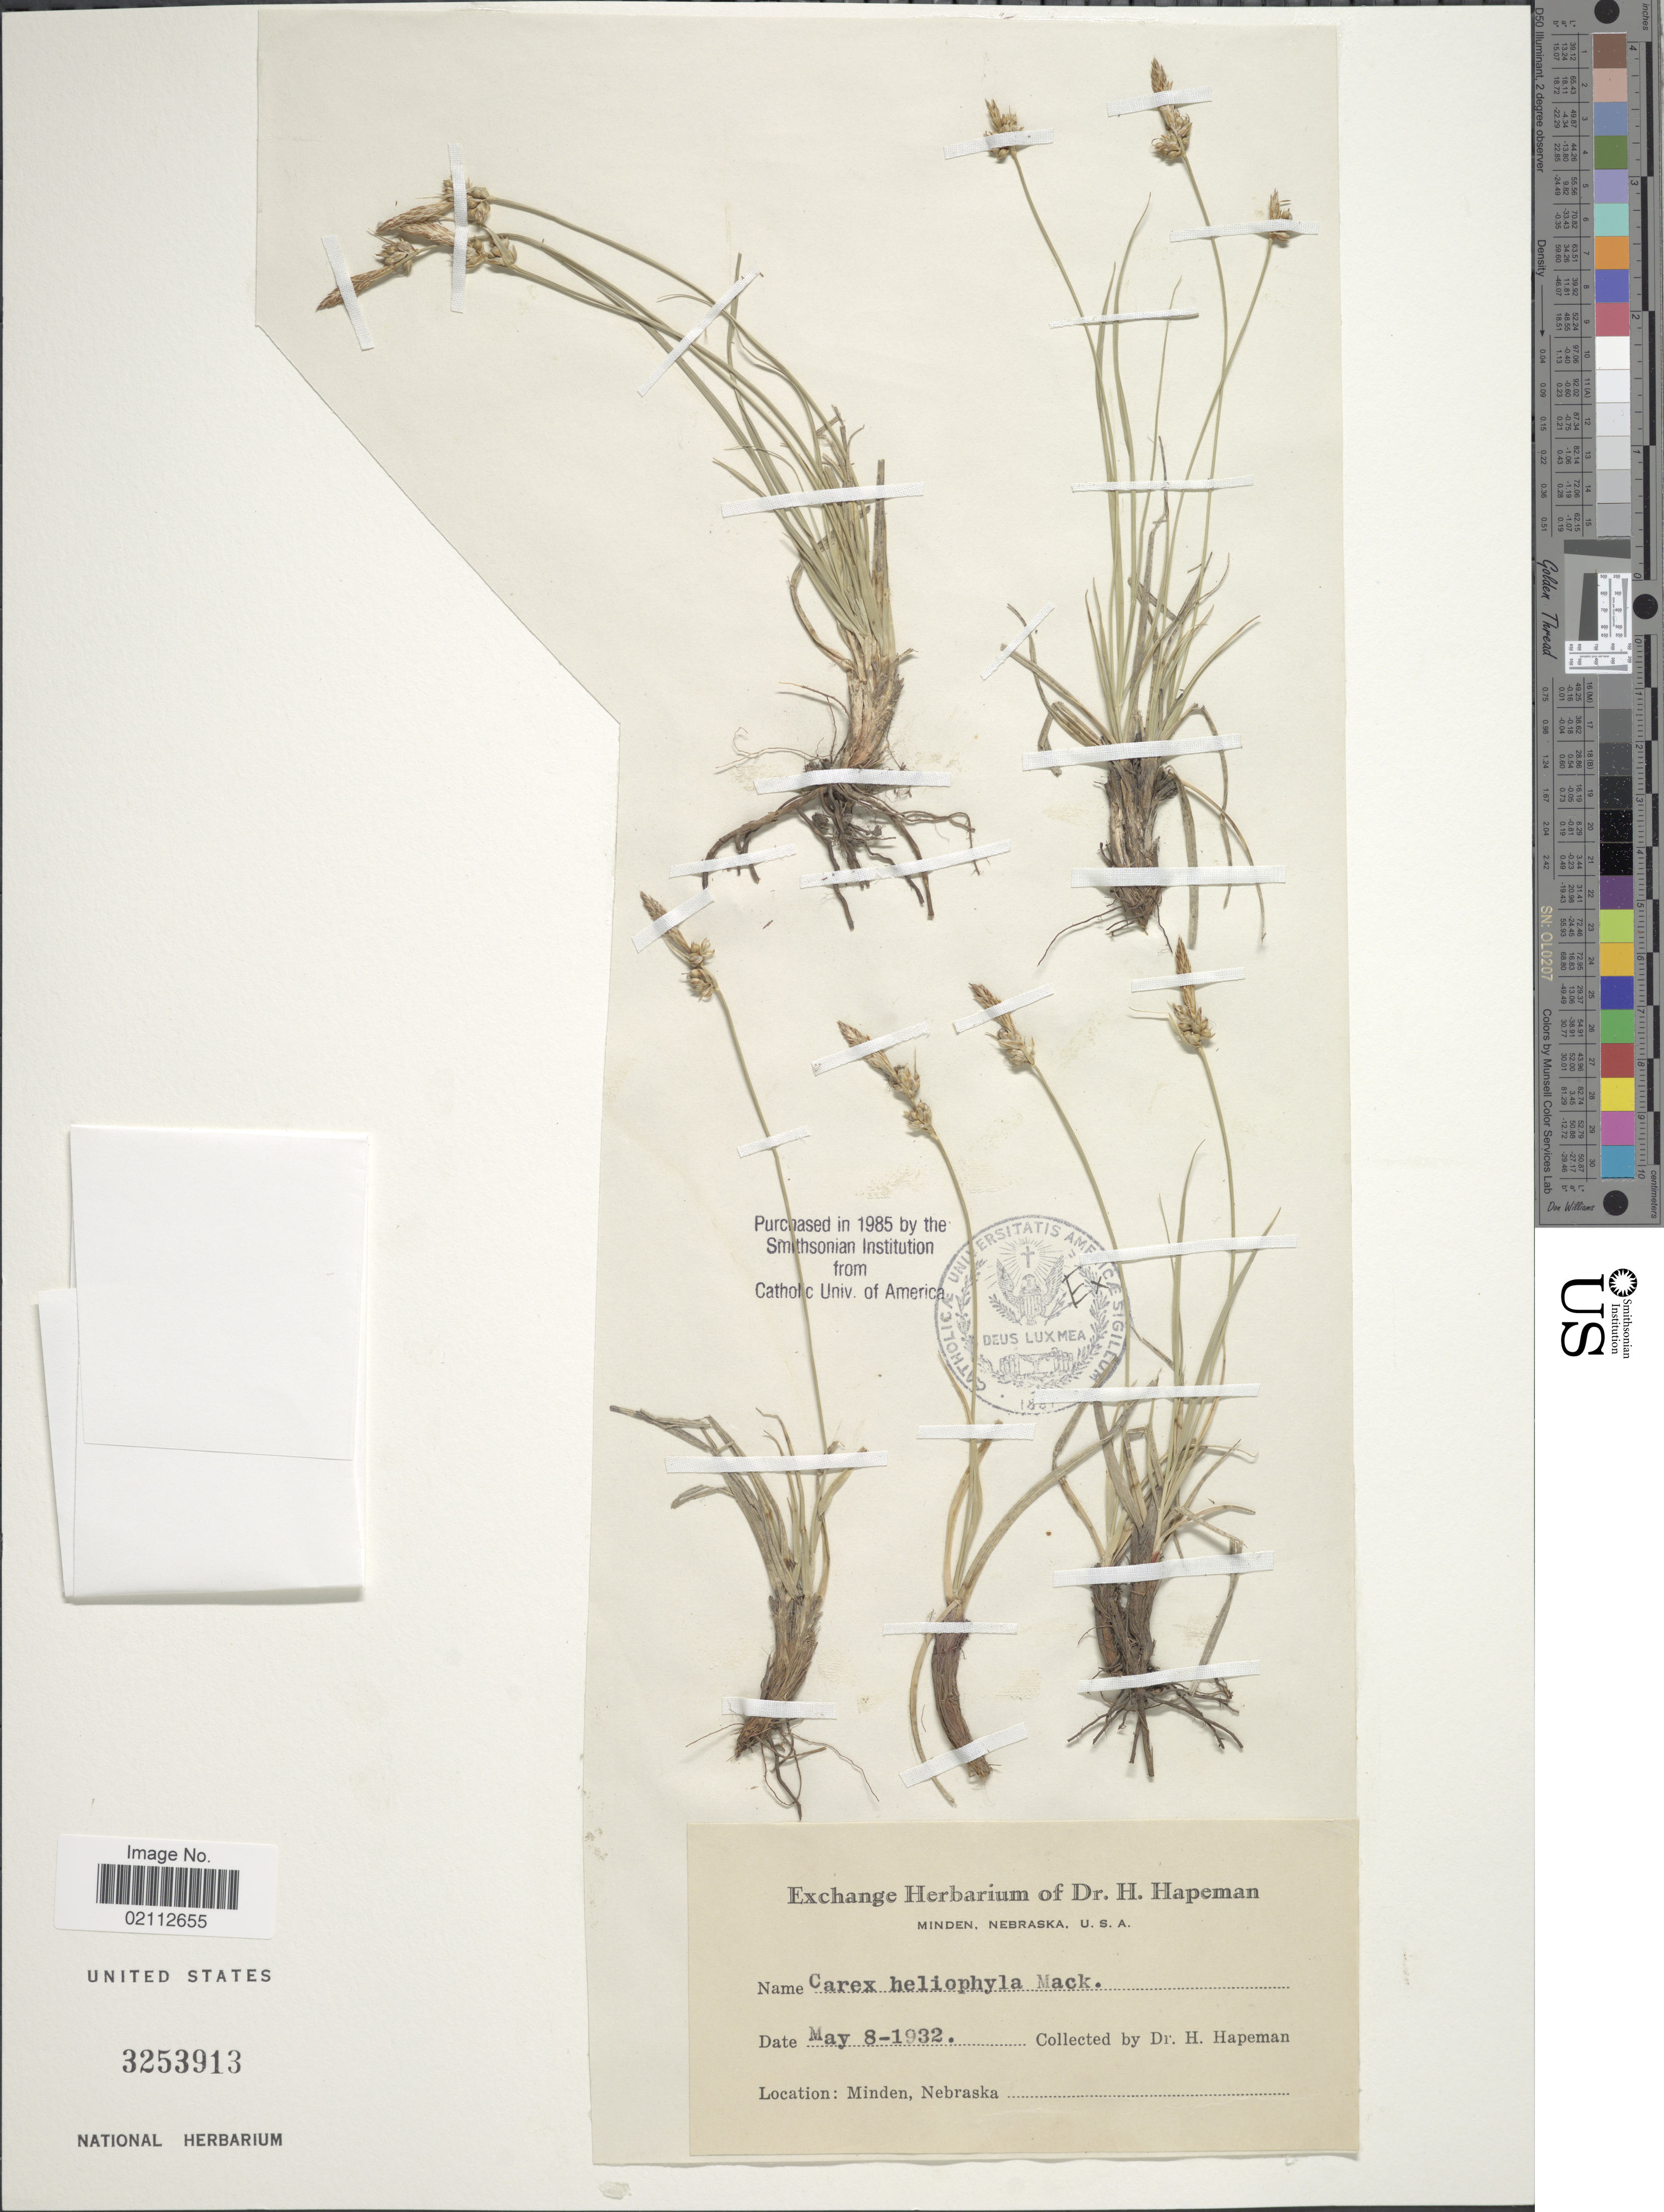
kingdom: Plantae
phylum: Tracheophyta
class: Liliopsida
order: Poales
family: Cyperaceae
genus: Carex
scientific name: Carex heliophila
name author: Mack.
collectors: H. Hapeman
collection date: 1932-05-08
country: United States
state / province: Nebraska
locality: Minden.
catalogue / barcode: US 3253913